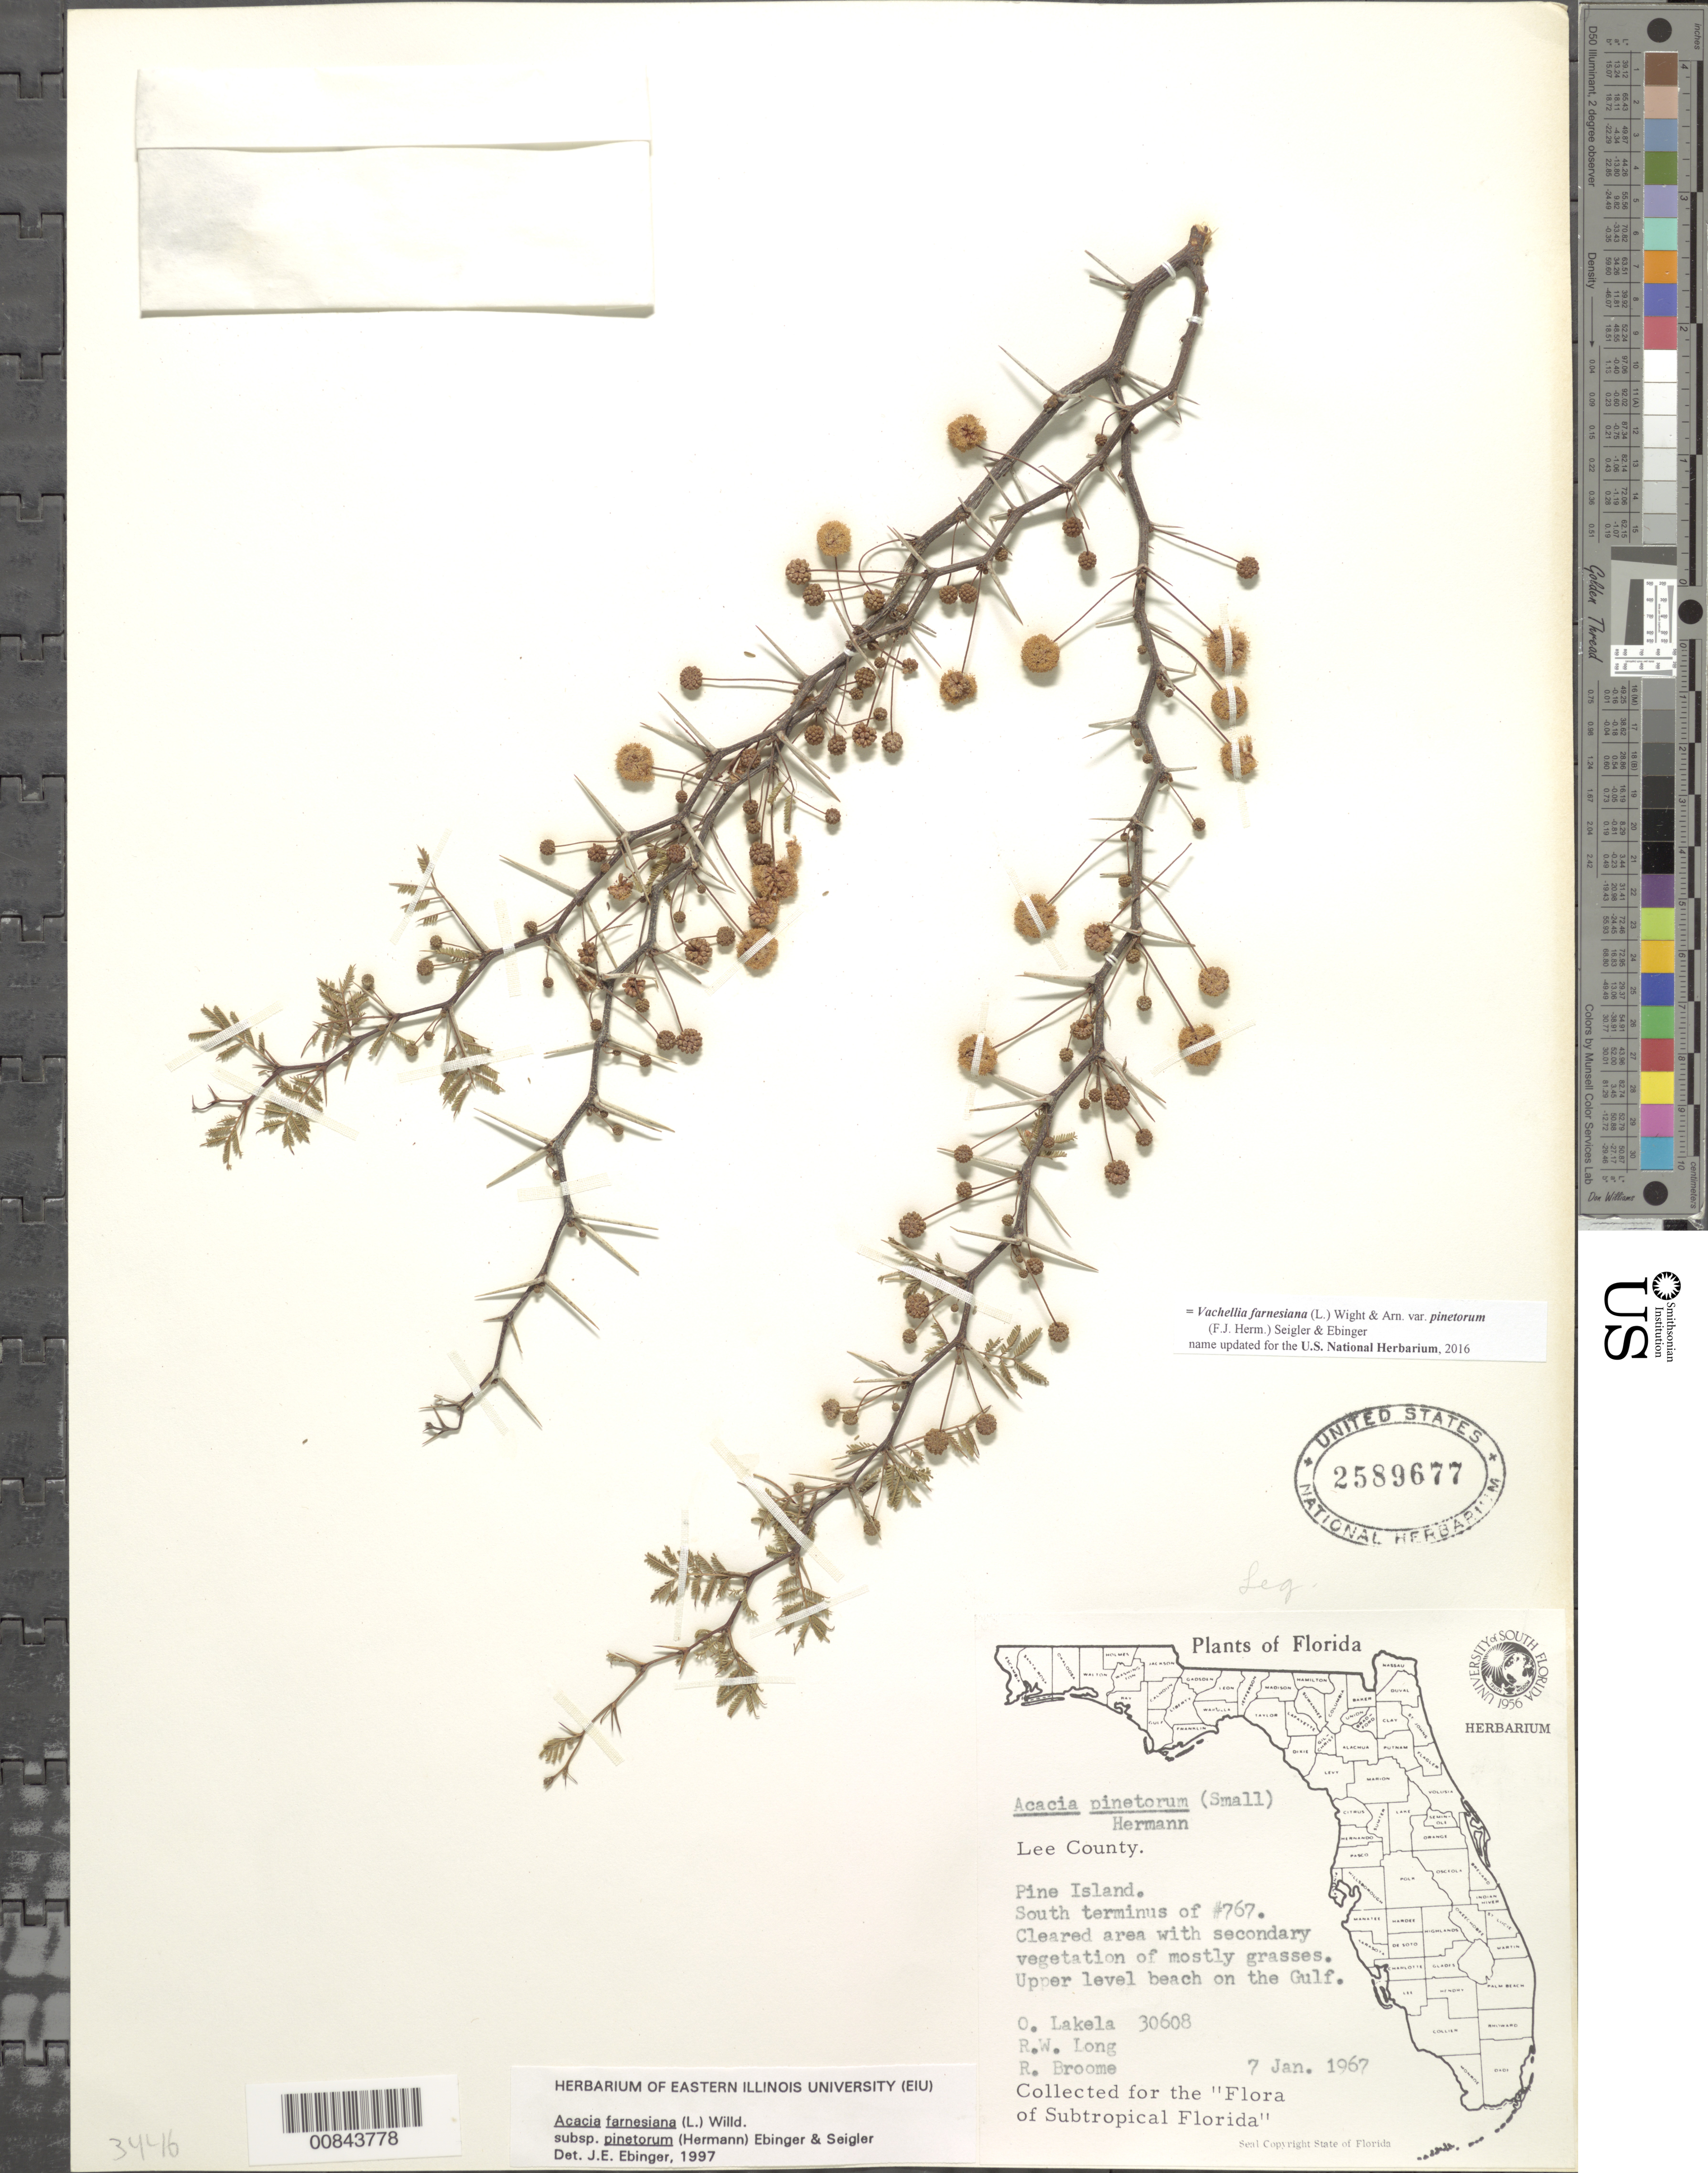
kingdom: Plantae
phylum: Tracheophyta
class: Magnoliopsida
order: Fabales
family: Fabaceae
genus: Vachellia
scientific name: Vachellia farnesiana var. farnesiana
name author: (L.) Wight & Arn.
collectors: O. K. Lakela, R. W. Long & C. R. Broome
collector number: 30608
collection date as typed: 07 Jan 1967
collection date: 1967-01-07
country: United States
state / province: Florida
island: Pine Island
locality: Pine Island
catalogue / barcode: US 2589677